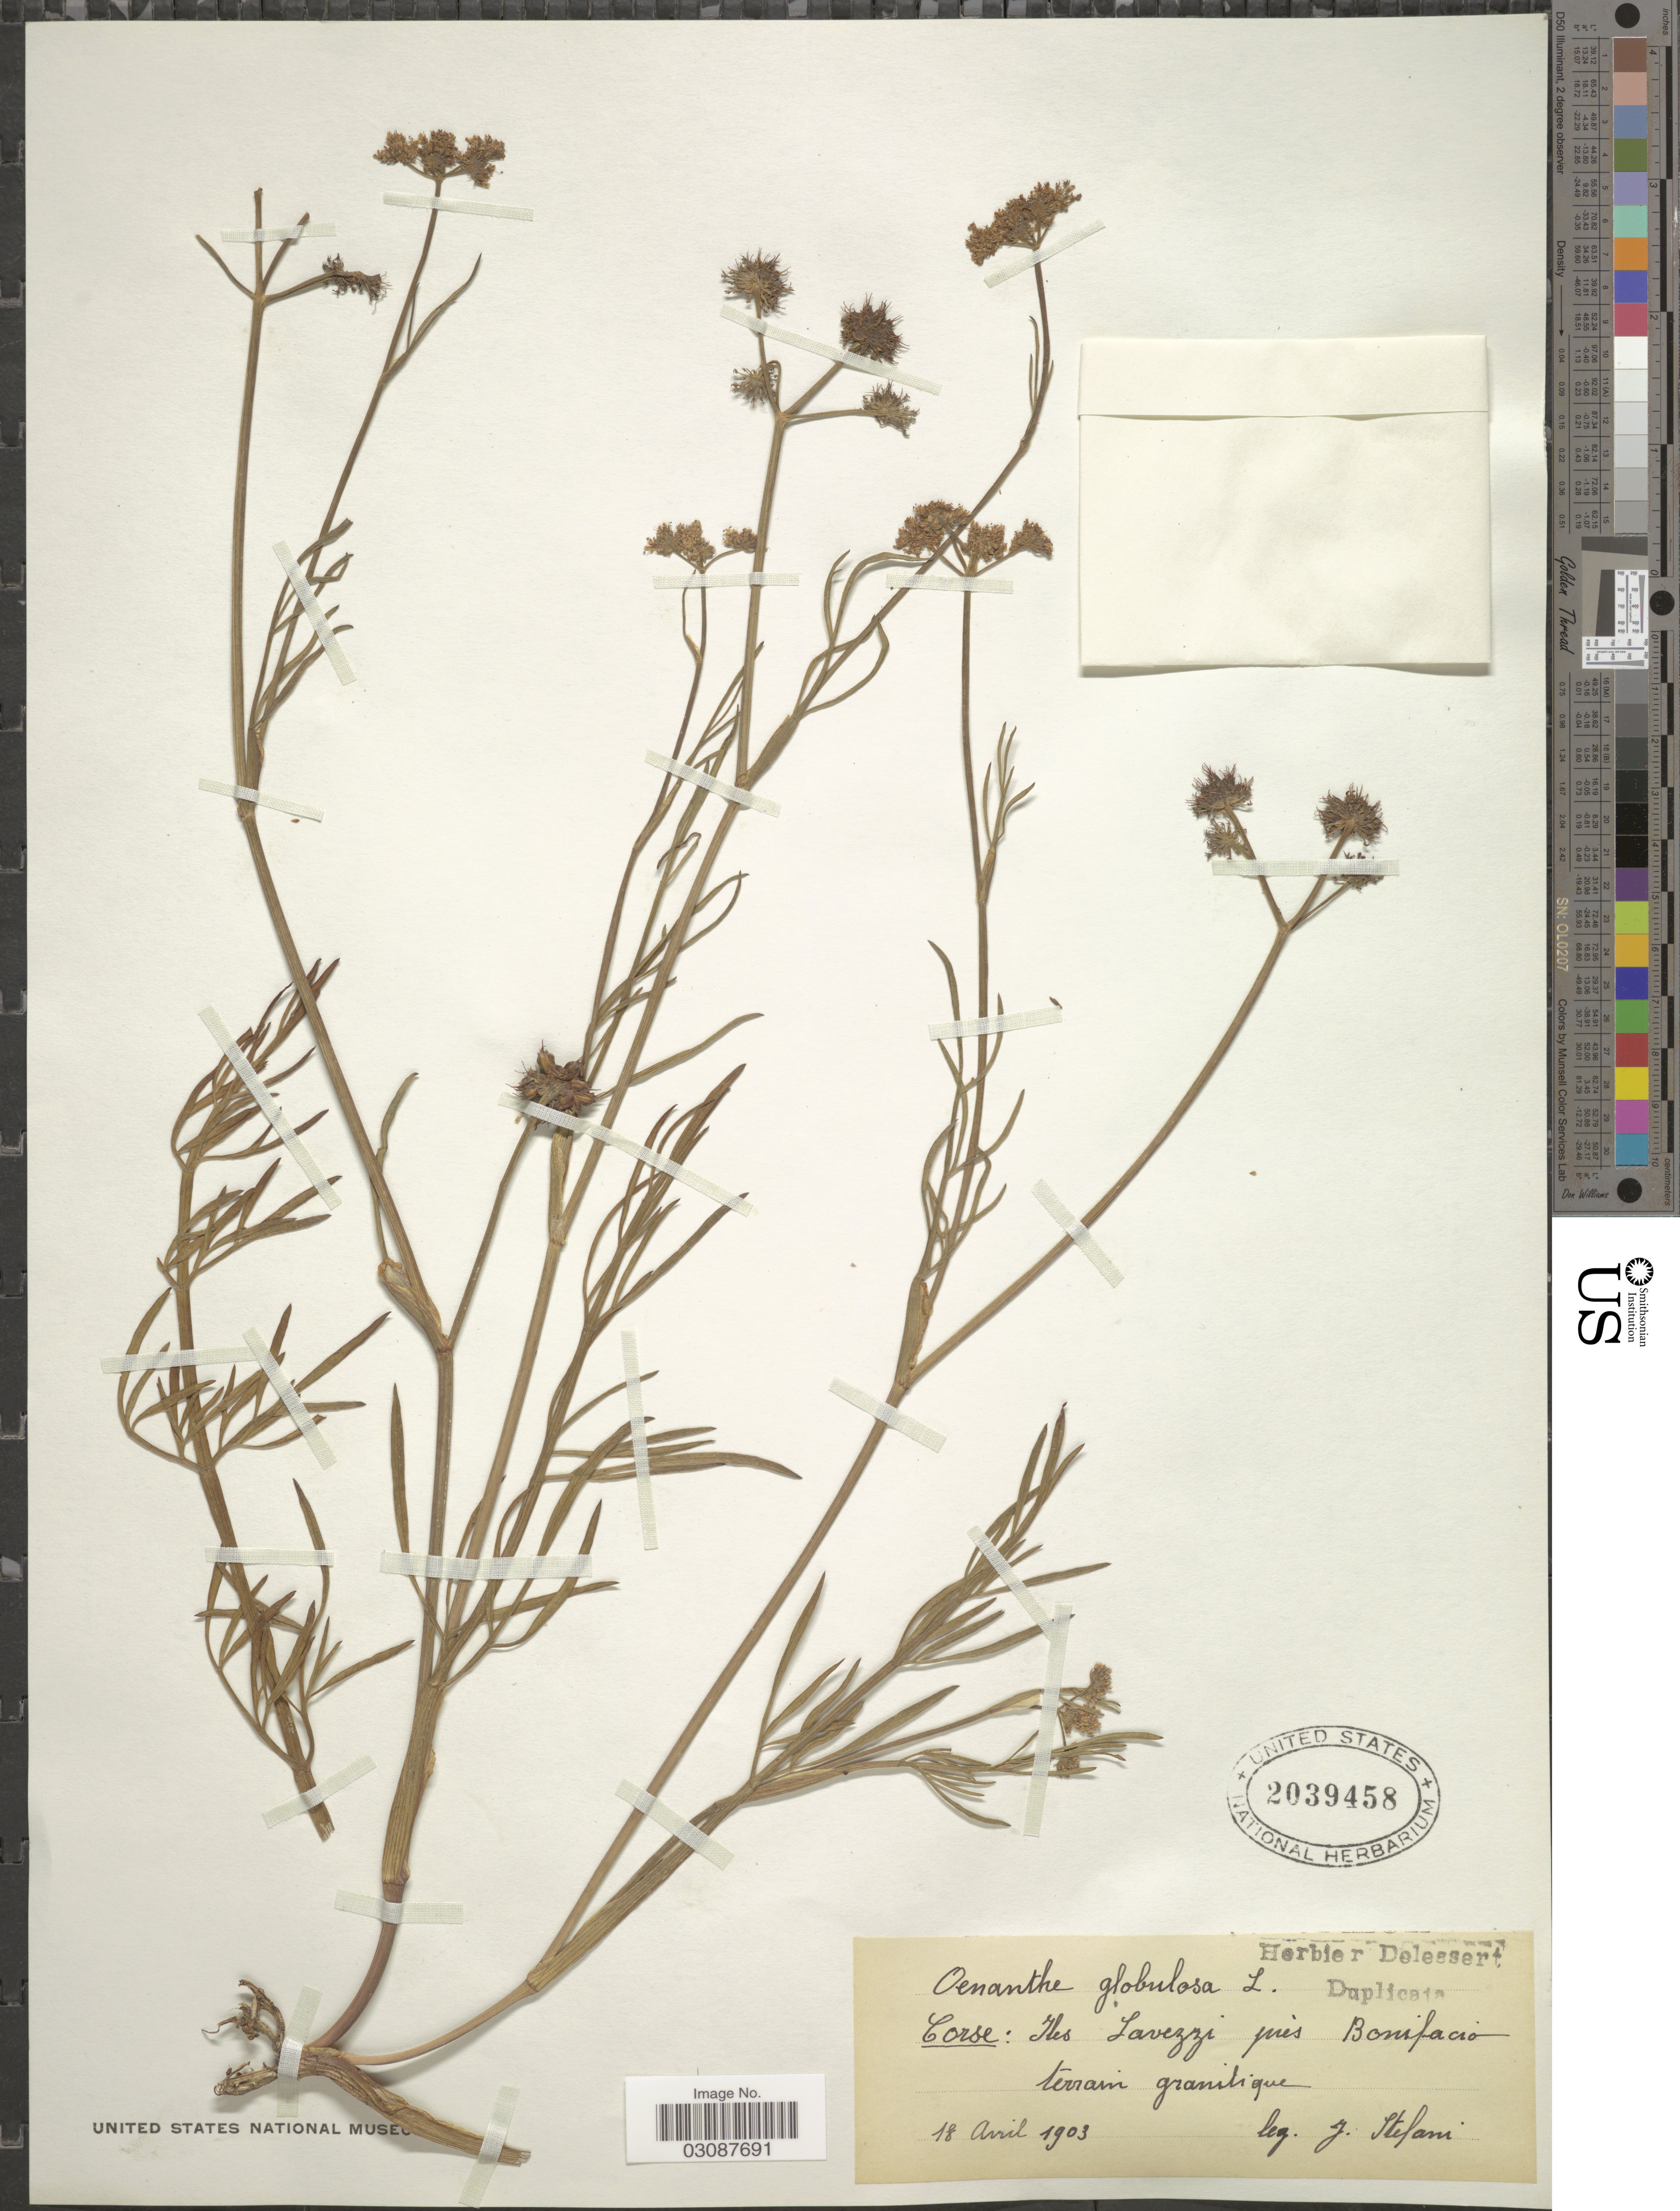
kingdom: Plantae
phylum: Tracheophyta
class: Magnoliopsida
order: Apiales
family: Apiaceae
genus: Oenanthe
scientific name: Oenanthe globulosa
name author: L.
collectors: J. Stefani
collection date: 1903-04-18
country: France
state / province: Corsica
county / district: Corse-du-Sud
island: Corse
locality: Corse: Iles Lavezzi près Bonifacio terrain granitique.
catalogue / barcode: US 2039458